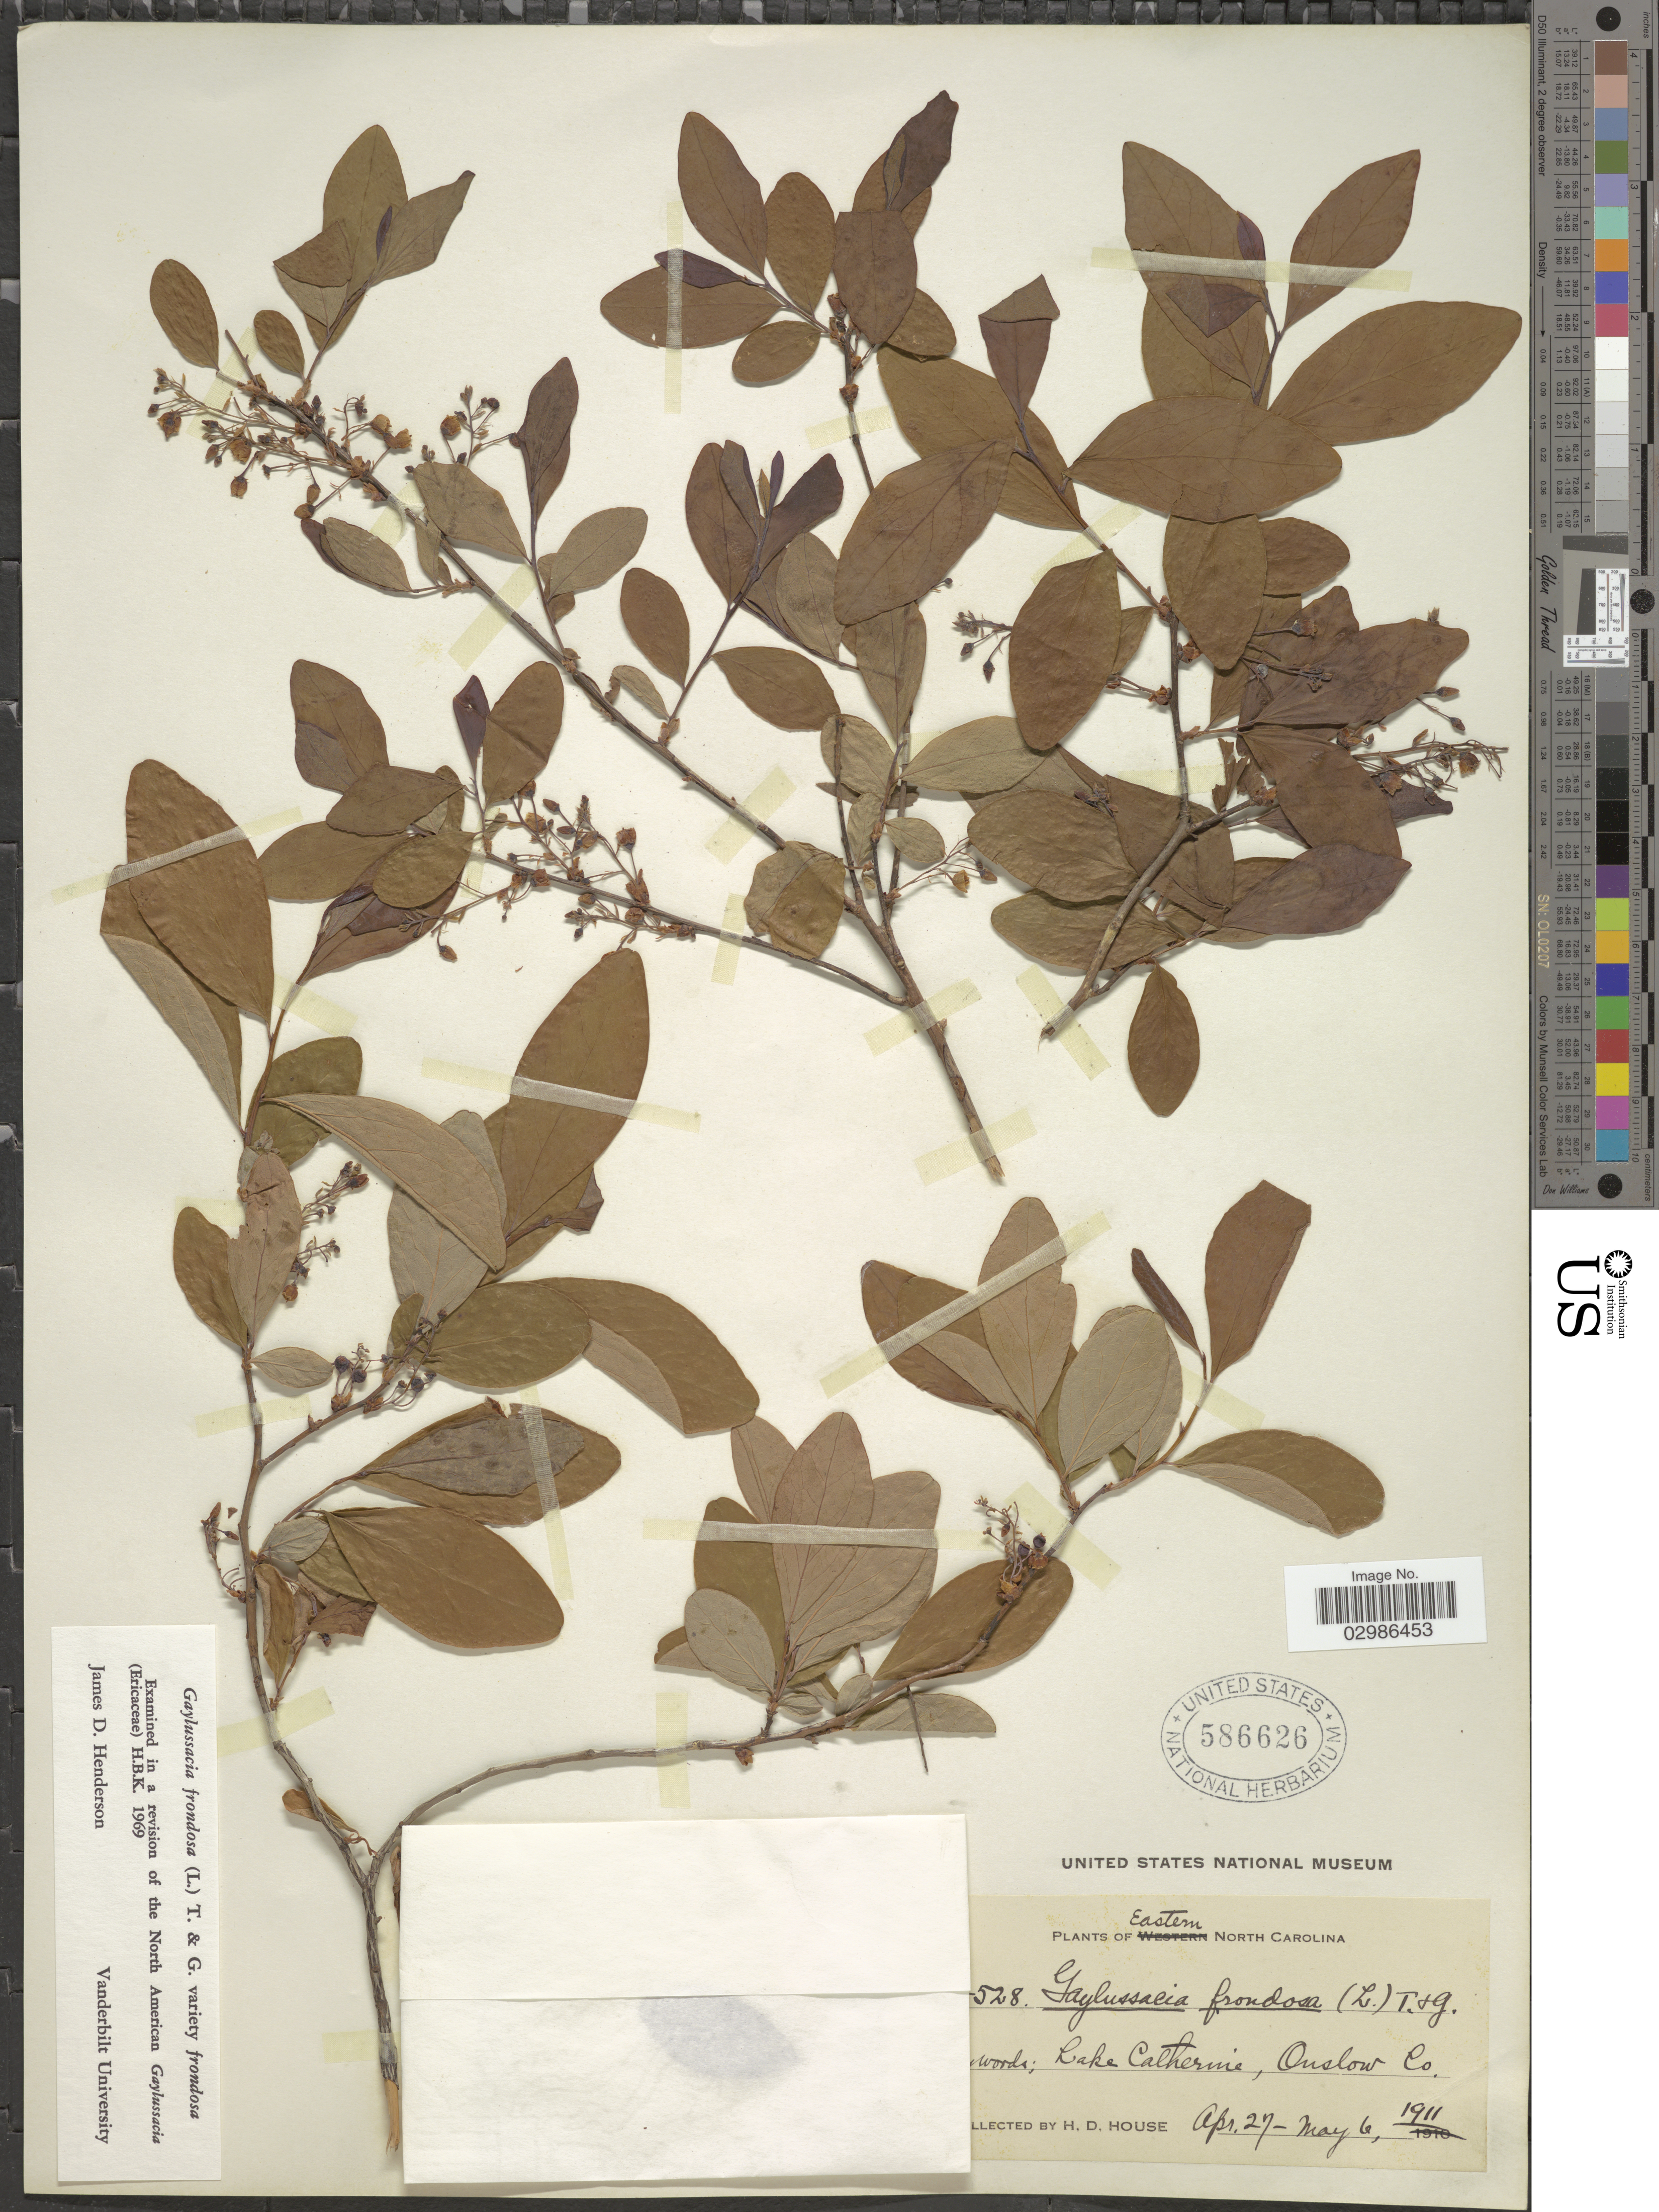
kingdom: Plantae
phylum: Tracheophyta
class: Magnoliopsida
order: Ericales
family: Ericaceae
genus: Gaylussacia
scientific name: Gaylussacia frondosa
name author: (L.) Torr. & A. Gray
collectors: H. D. House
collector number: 528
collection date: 1911-04-27/1911-05-06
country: United States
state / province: North Carolina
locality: Eastern North Carolina. Lake Catherine, Onslow Co.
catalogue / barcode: US 586626